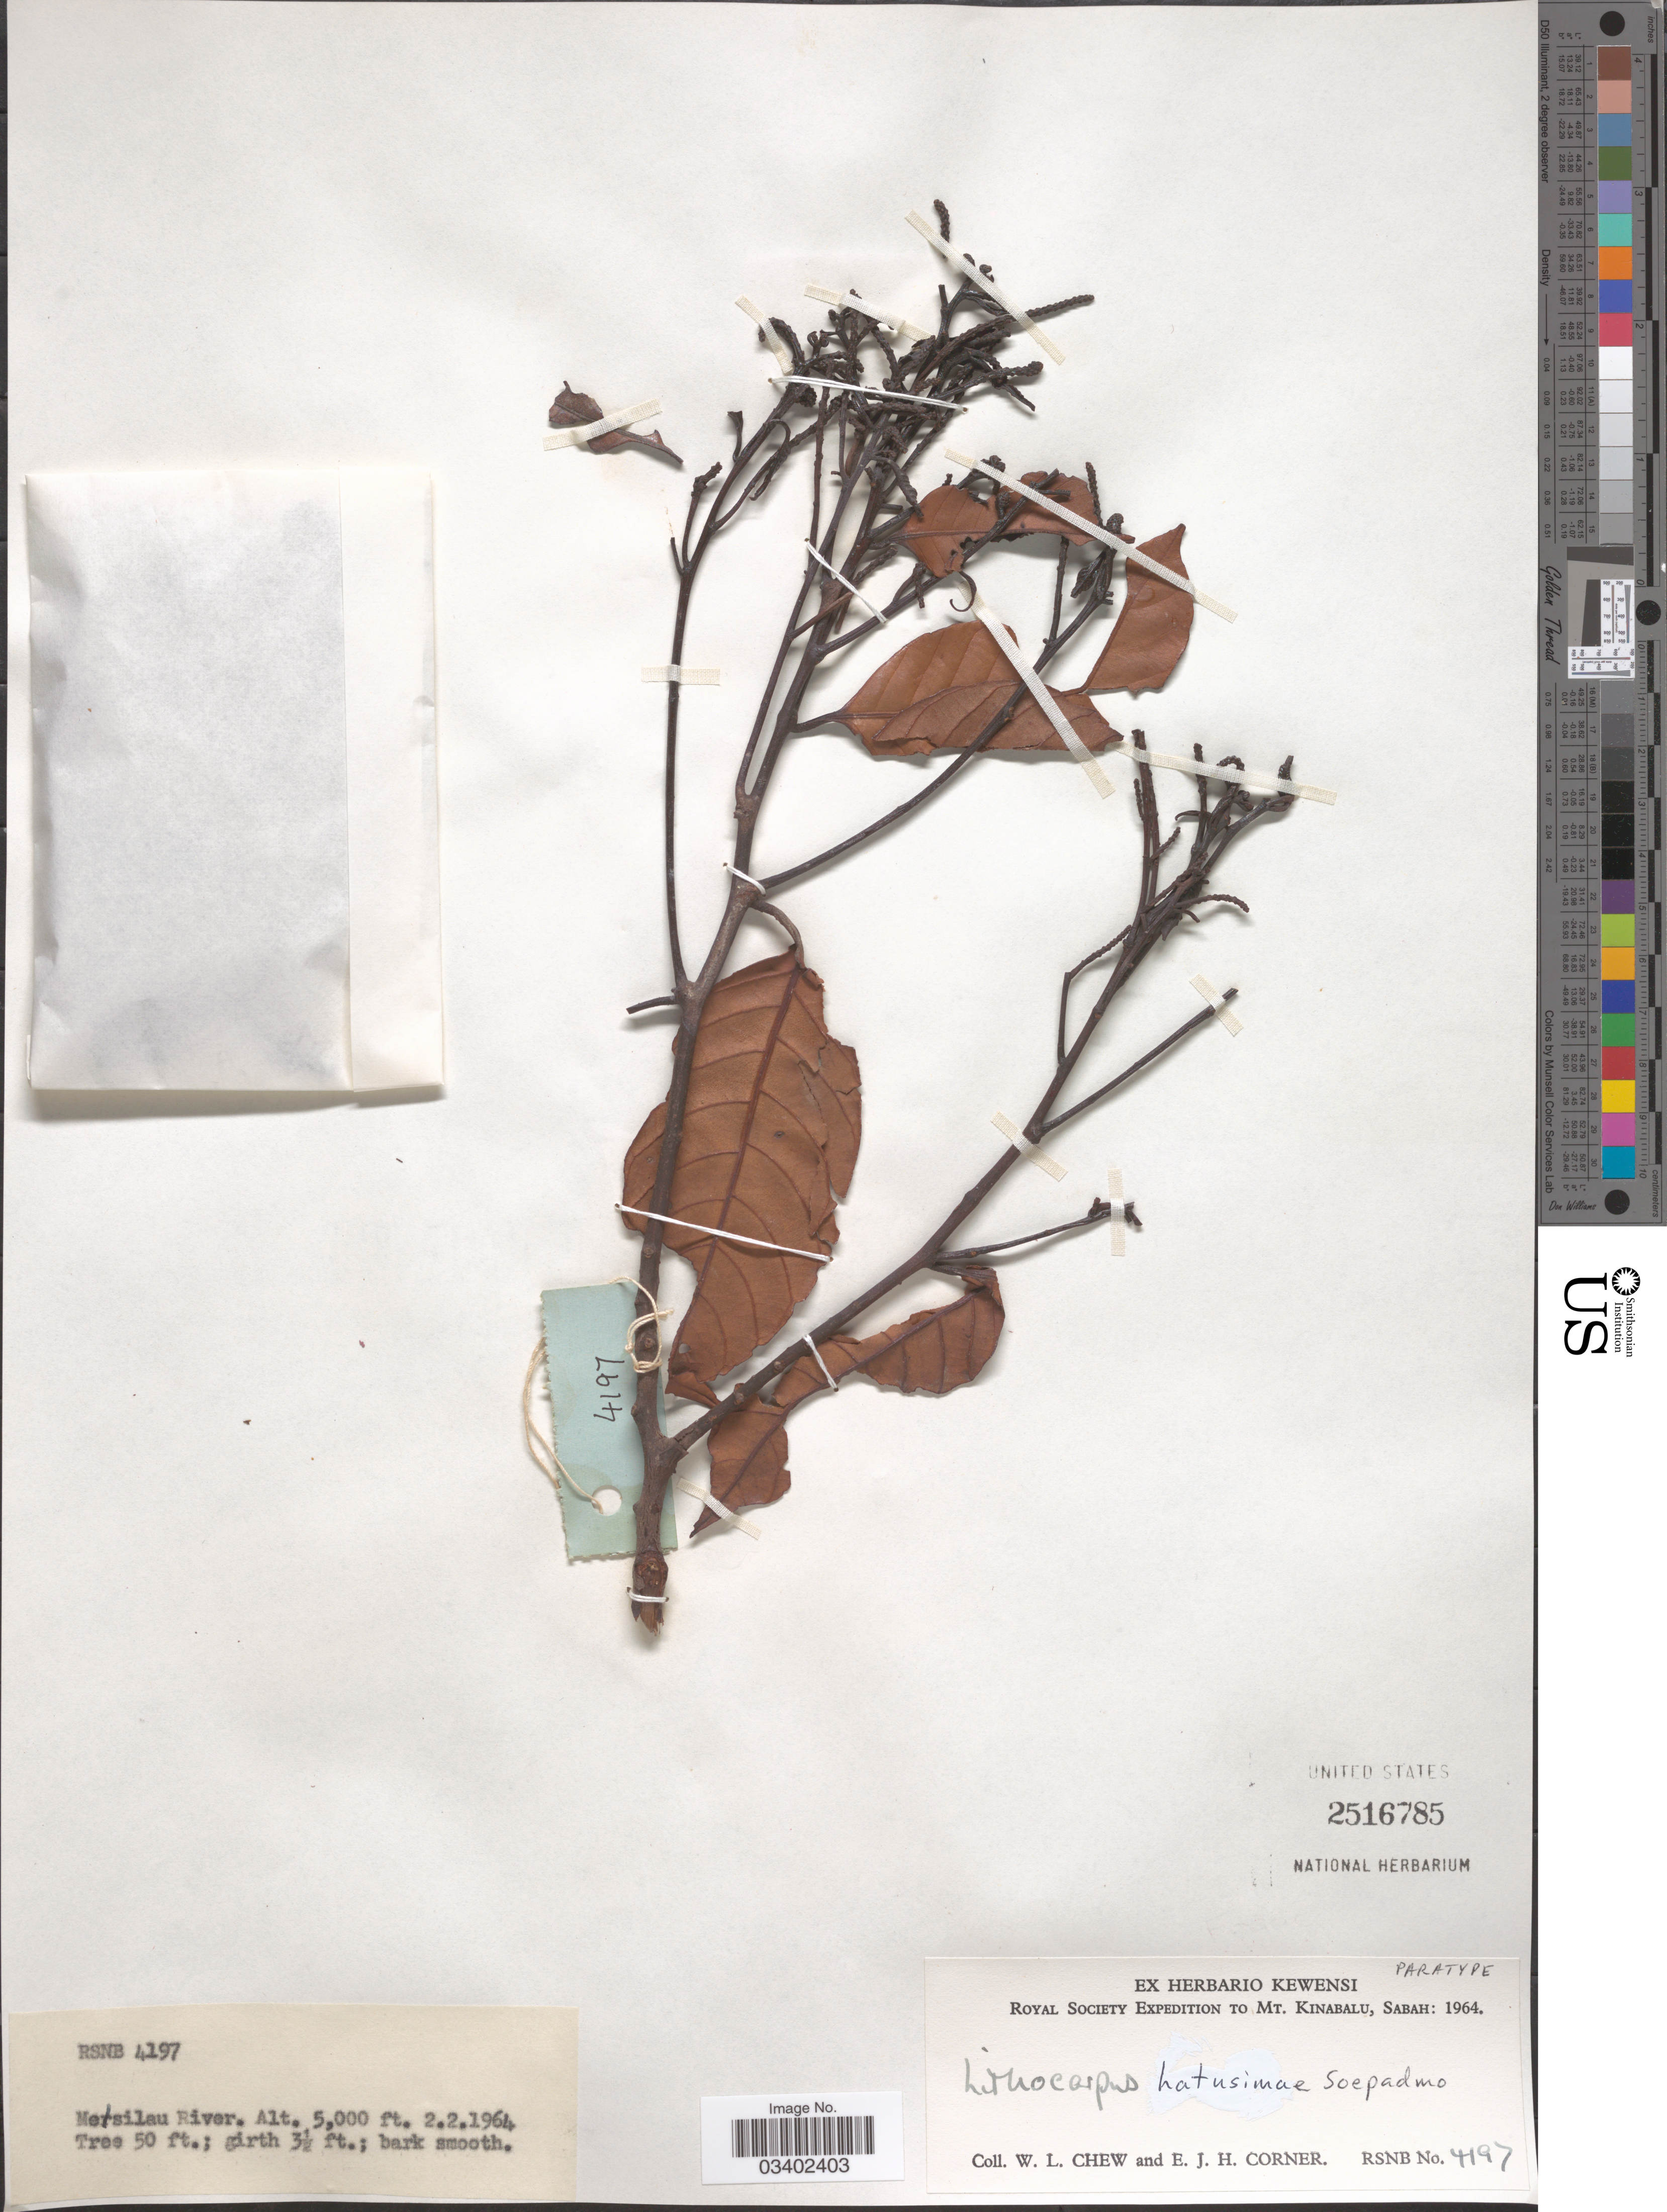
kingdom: Plantae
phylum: Tracheophyta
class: Magnoliopsida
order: Fagales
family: Fagaceae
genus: Lithocarpus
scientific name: Lithocarpus hatusimae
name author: Soepadmo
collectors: W. Chew & E. Corner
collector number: RSNB 4197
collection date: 1964-02-02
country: Malaysia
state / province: Sabah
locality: Mt. Kinabalu. Mesilau River.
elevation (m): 1524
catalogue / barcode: US 2516785